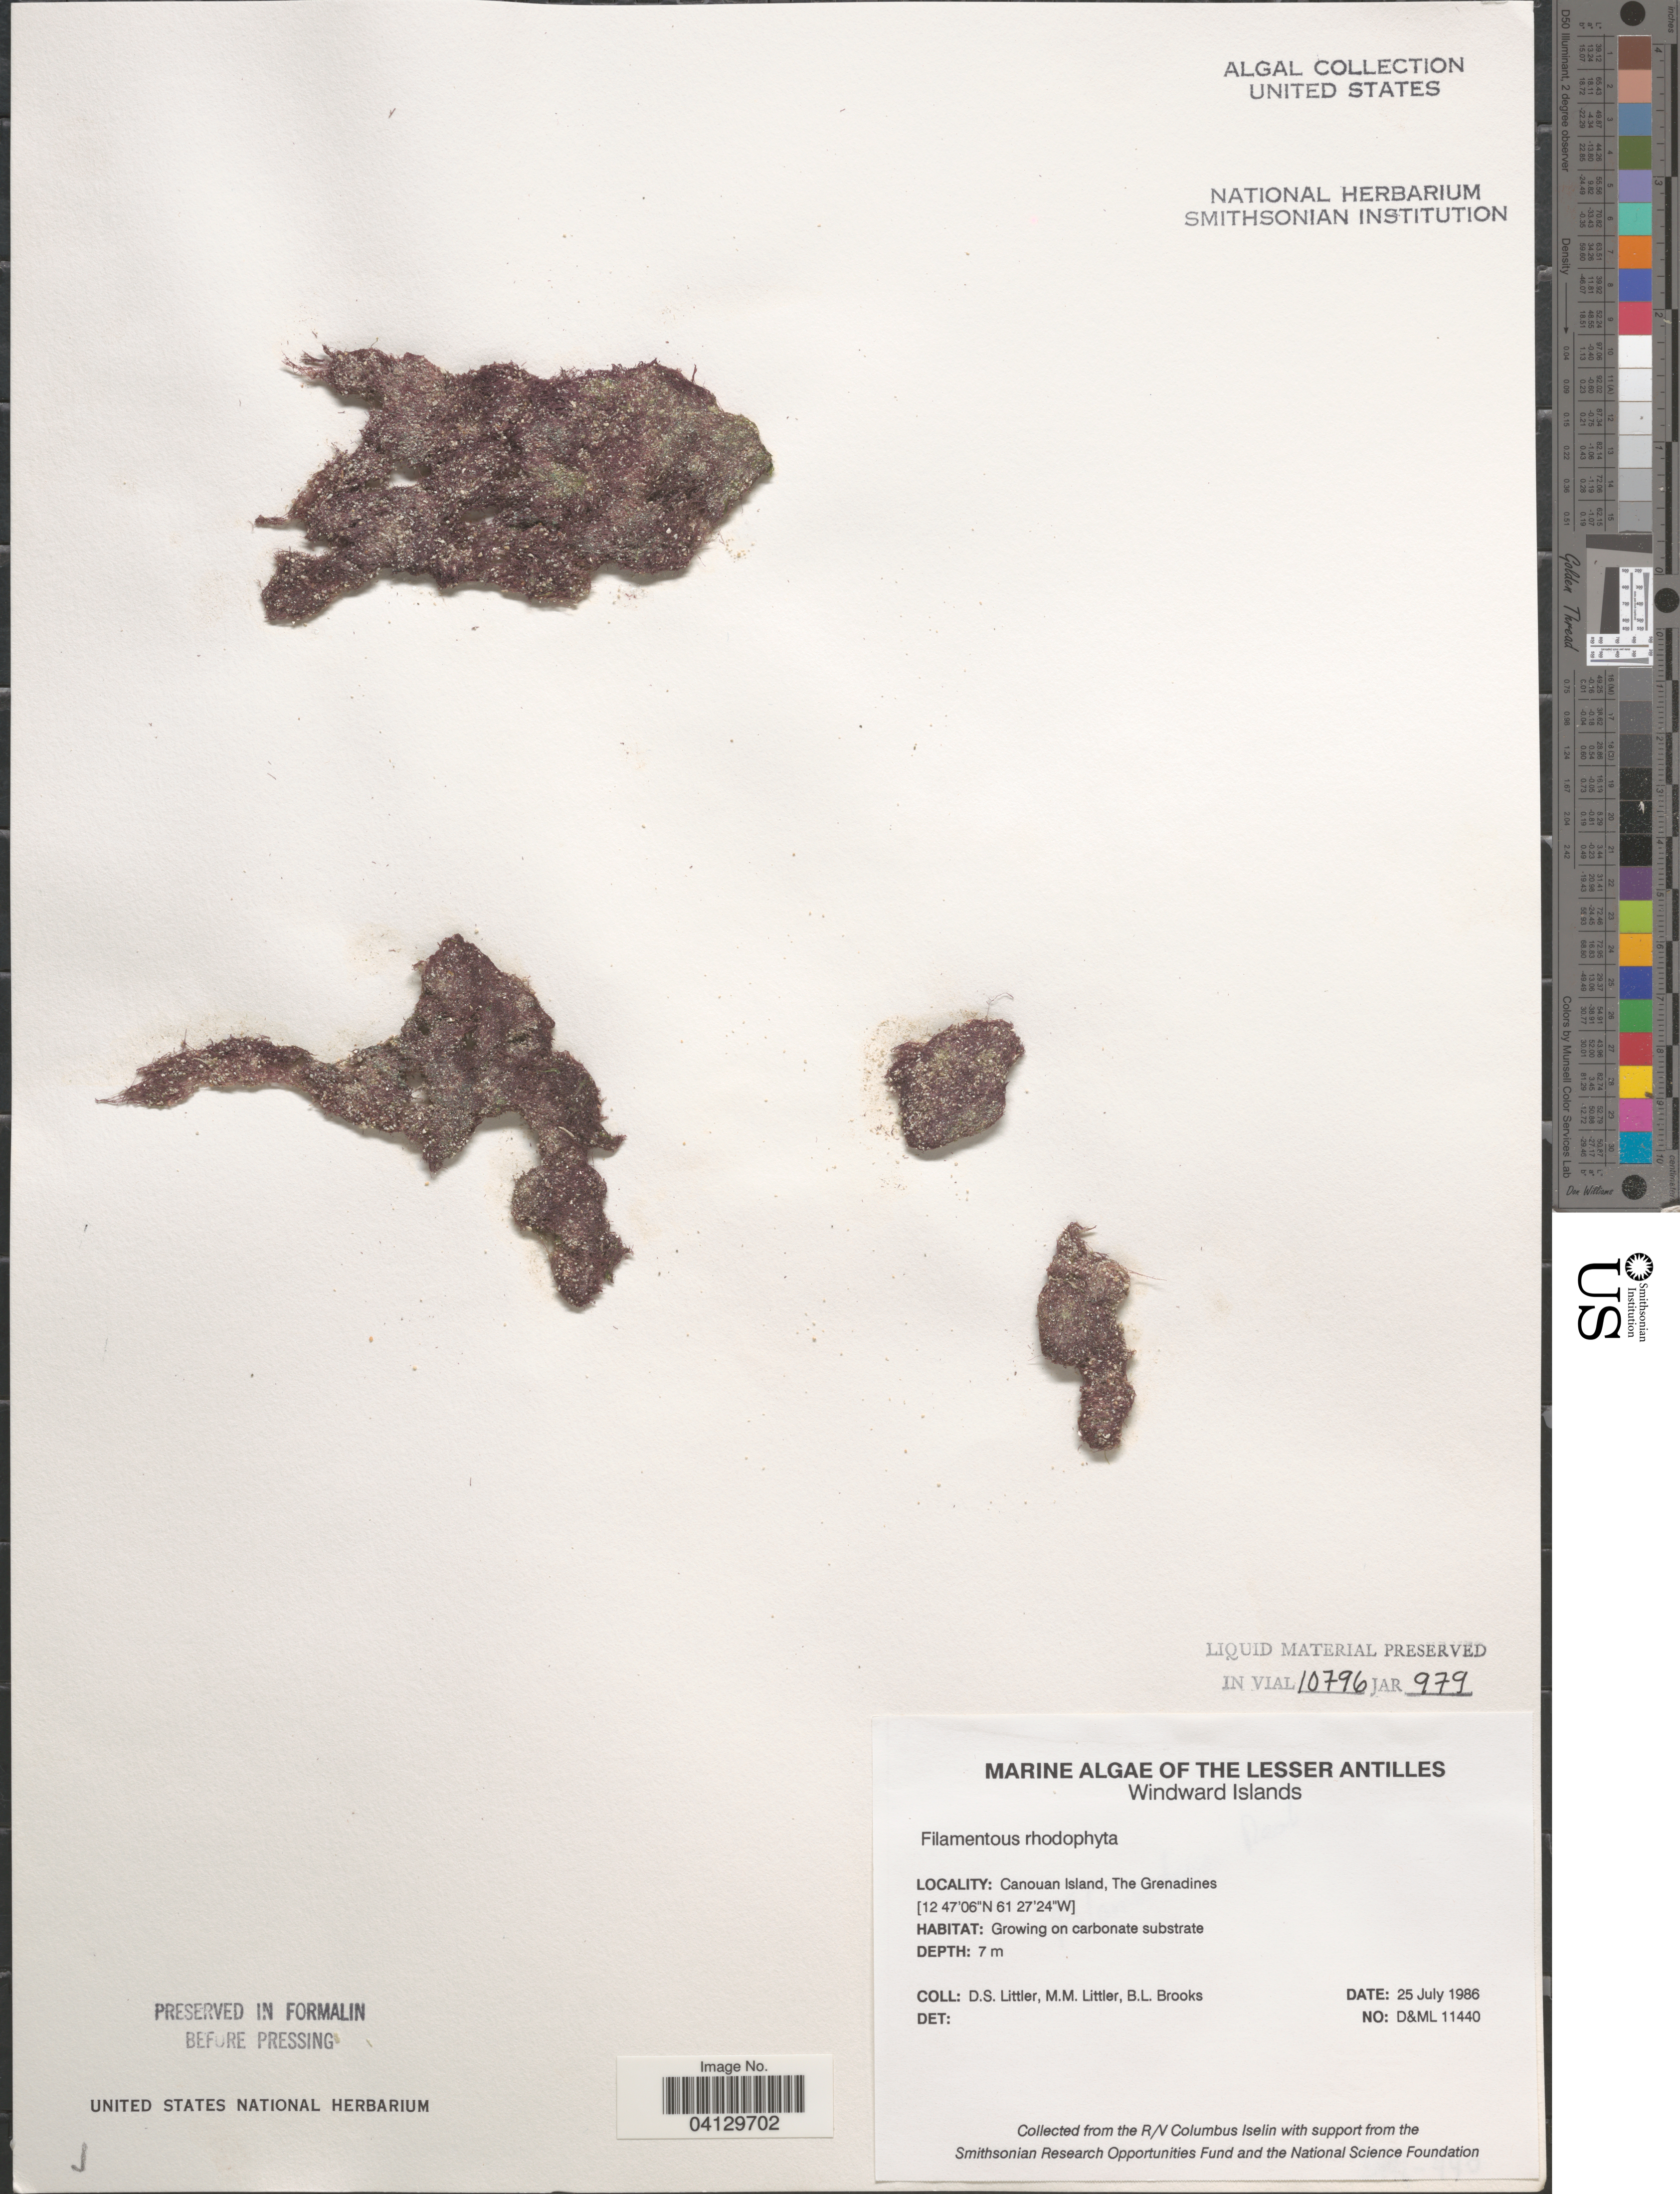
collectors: D. S. Littler & B. Brooks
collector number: D&ML11440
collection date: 1986-07-25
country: St. Vincent - Grenadines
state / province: Grenadines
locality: The Lesser Antilles. Windward Islands. Canouan Island, The Grenadines.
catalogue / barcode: US 328744